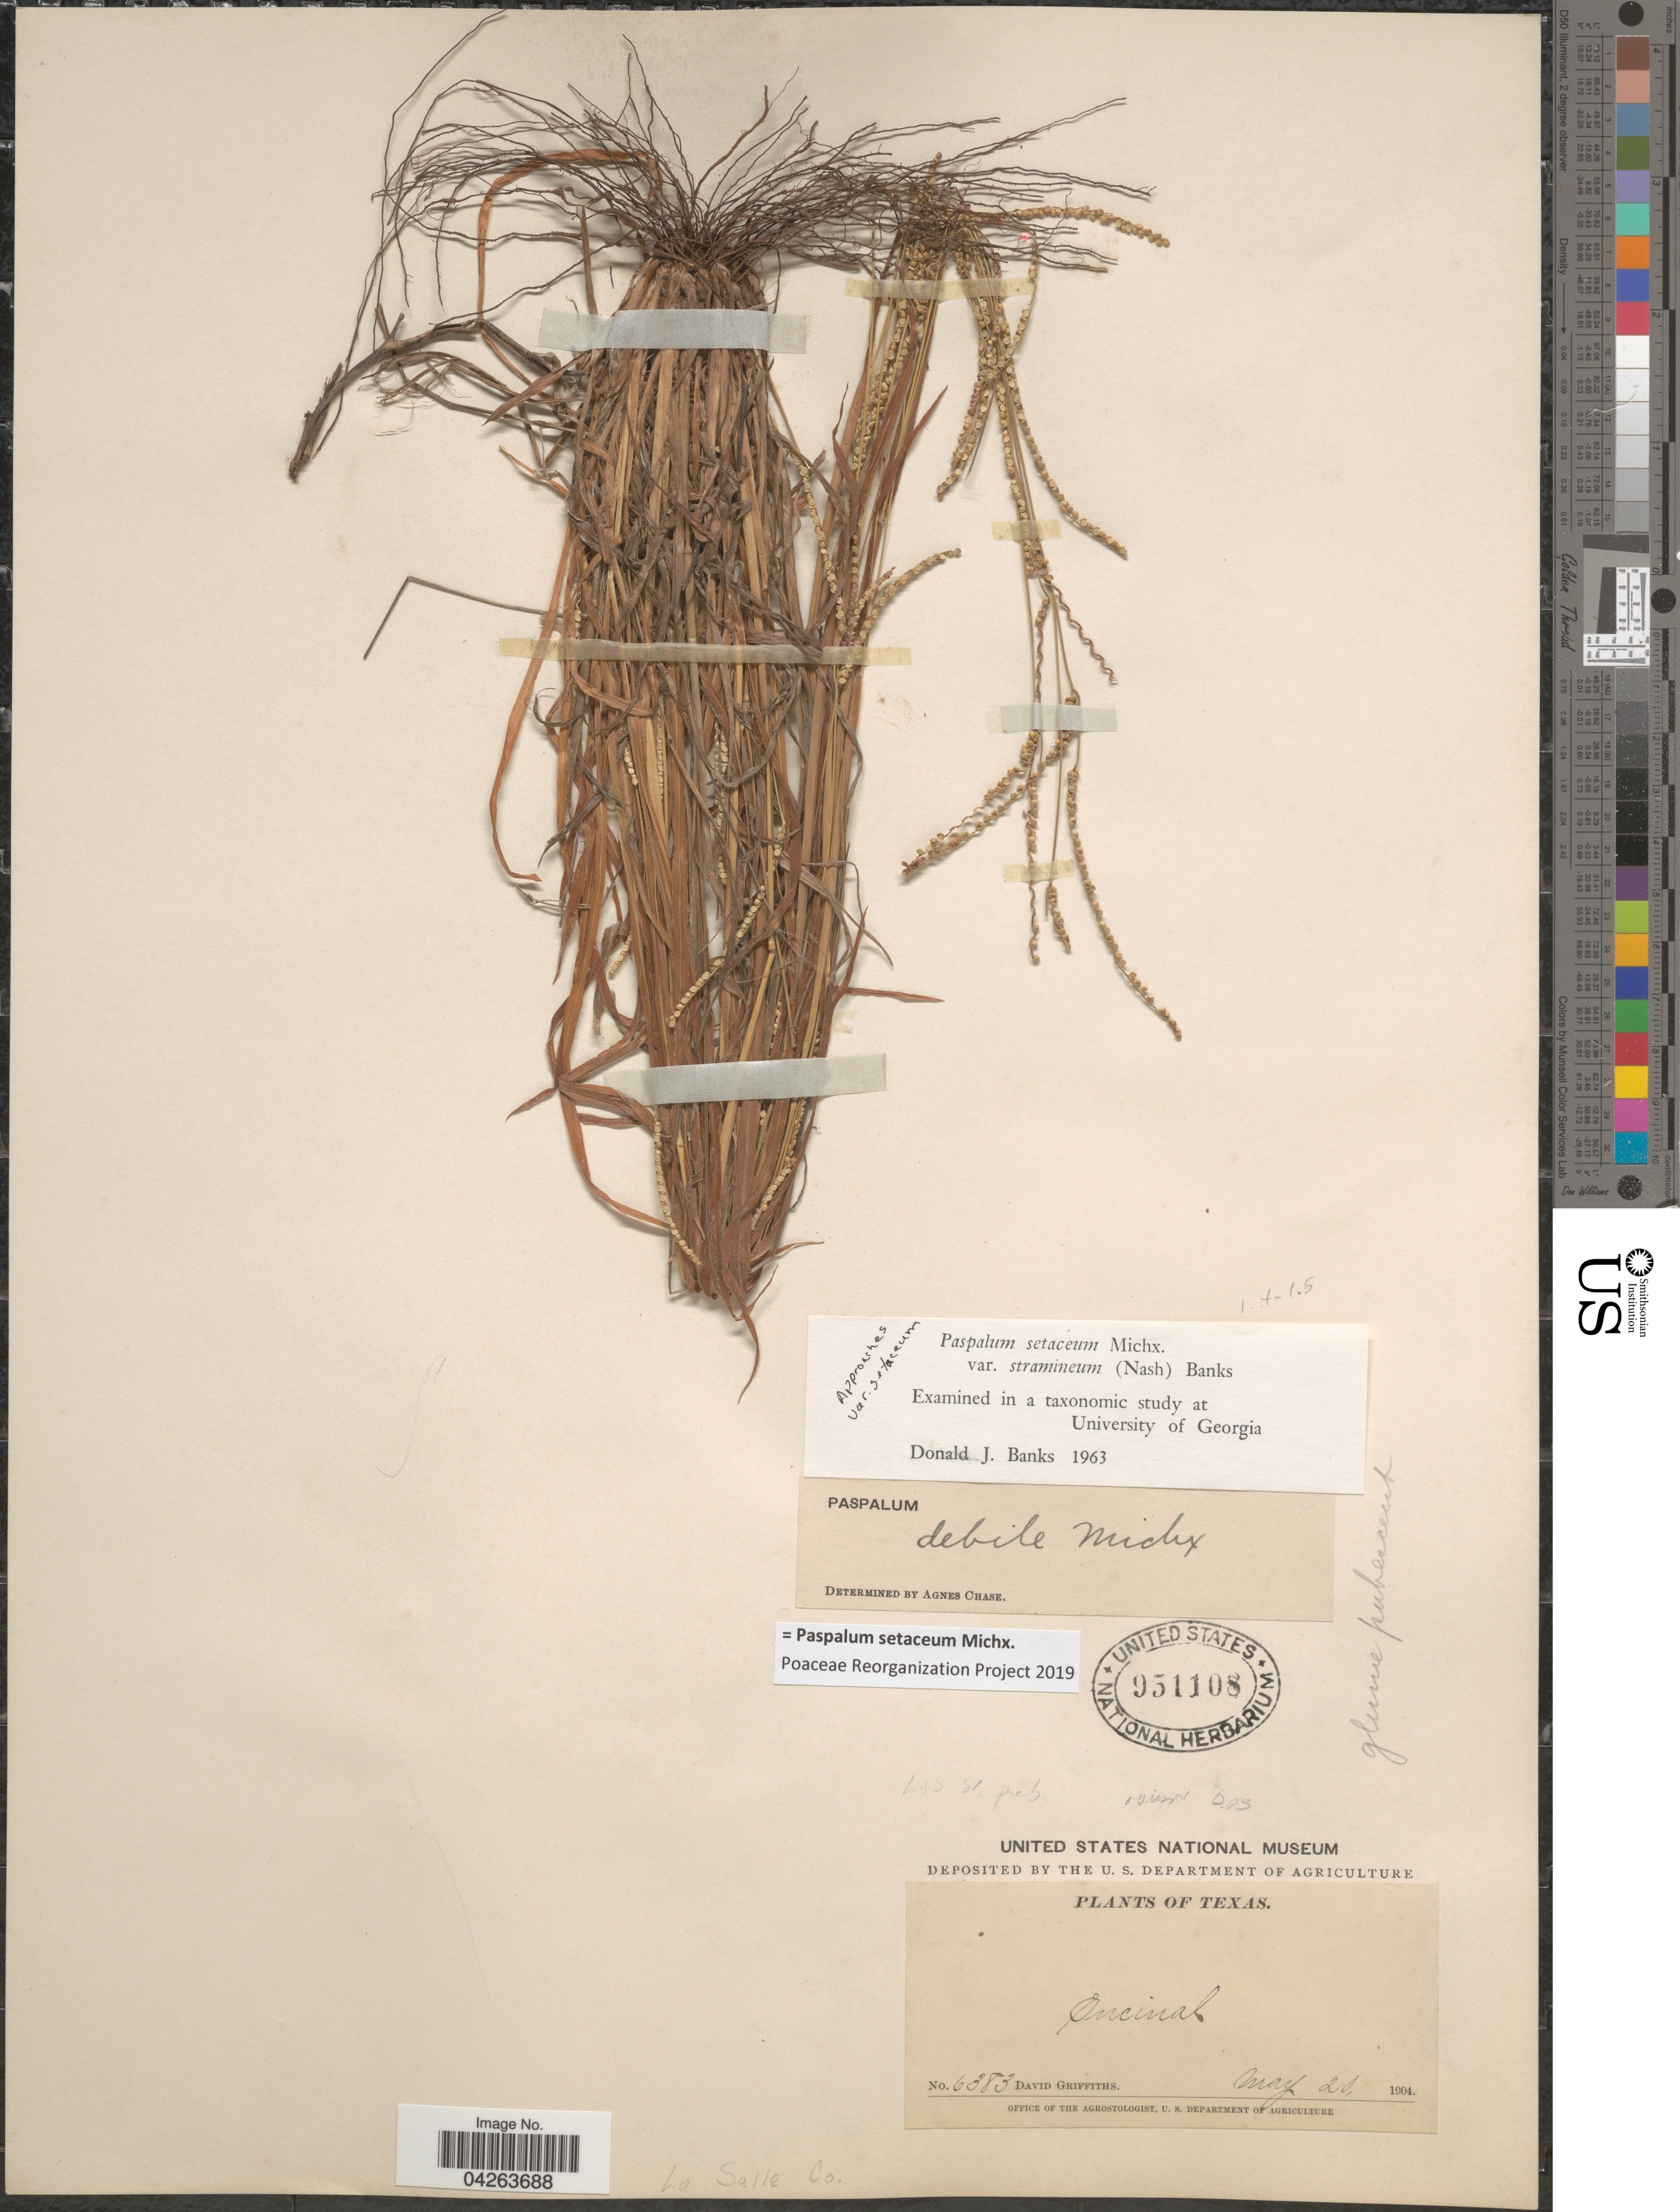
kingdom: Plantae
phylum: Tracheophyta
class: Liliopsida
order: Poales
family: Poaceae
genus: Paspalum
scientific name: Paspalum setaceum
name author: Michx.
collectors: D. Griffiths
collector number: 6383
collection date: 1904-05-20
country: United States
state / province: Texas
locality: Oncinal. La Salle Co.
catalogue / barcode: US 951108